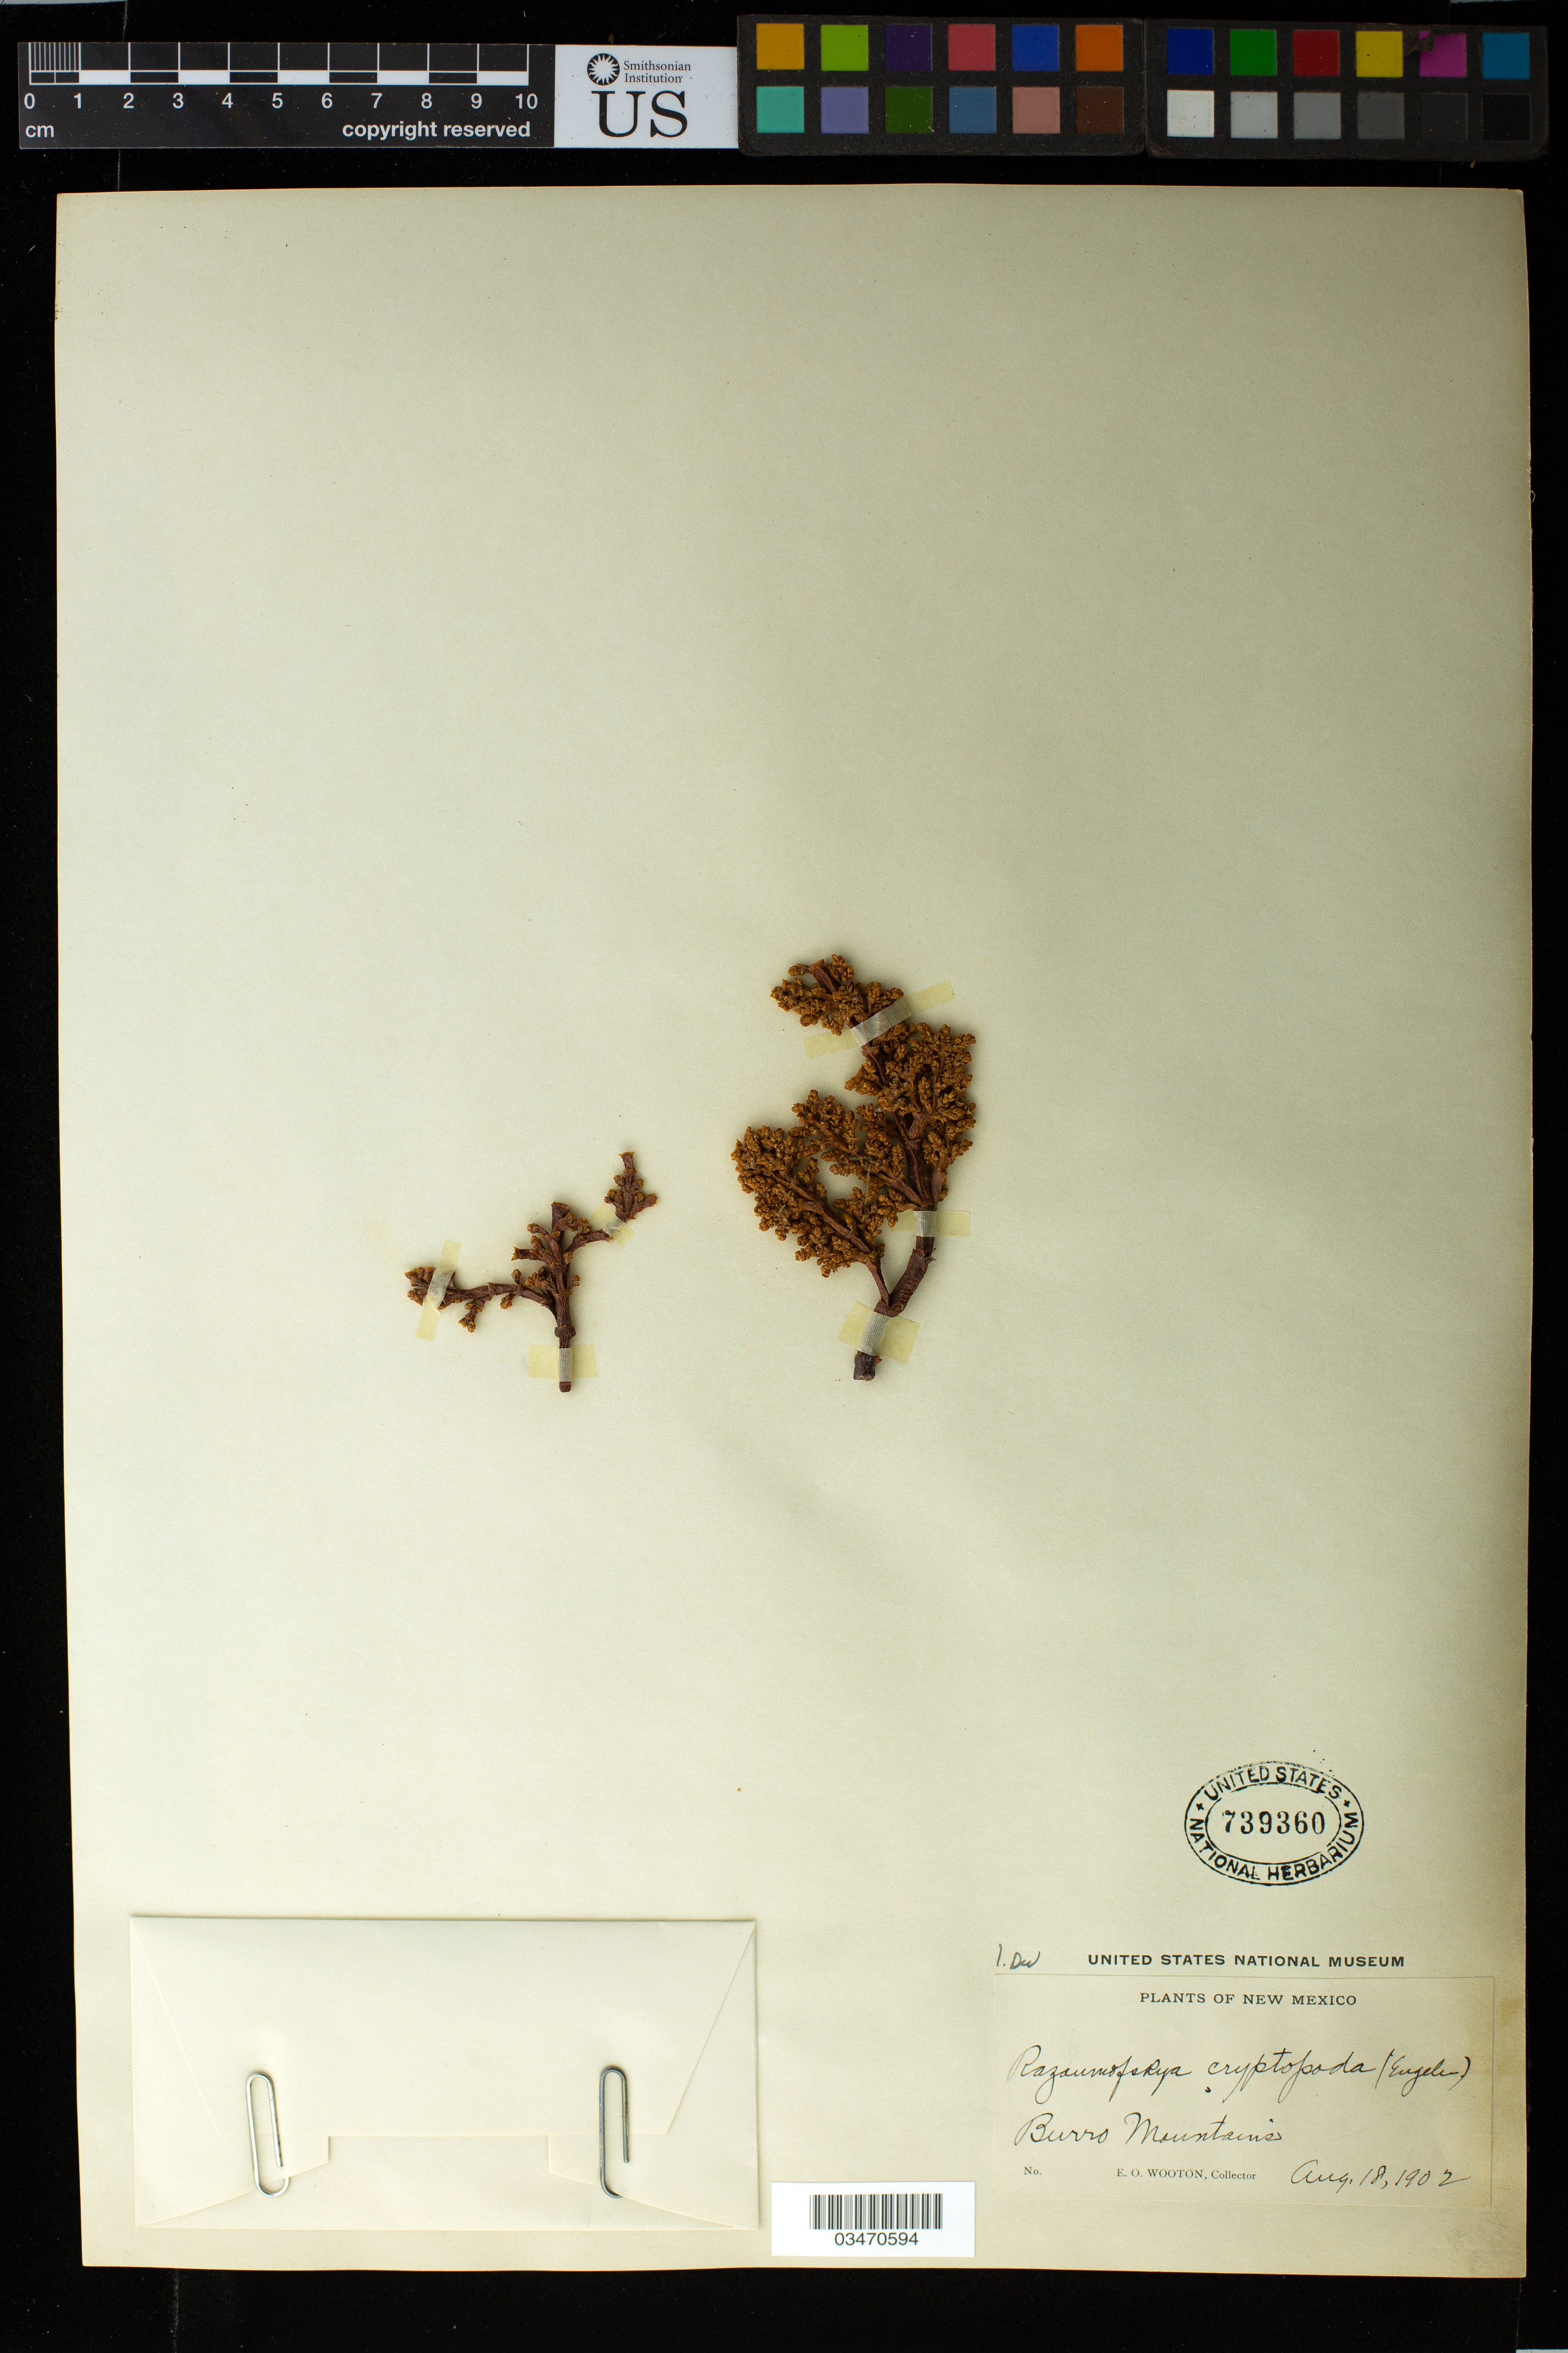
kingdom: Plantae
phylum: Tracheophyta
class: Magnoliopsida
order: Santalales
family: Viscaceae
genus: Arceuthobium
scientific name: Arceuthobium vaginatum f. cryptopodum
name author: (Engelm.) L.S. Gill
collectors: E. O. Wooton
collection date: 1902-08-18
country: United States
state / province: New Mexico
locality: Burro Mts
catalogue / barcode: US 739360